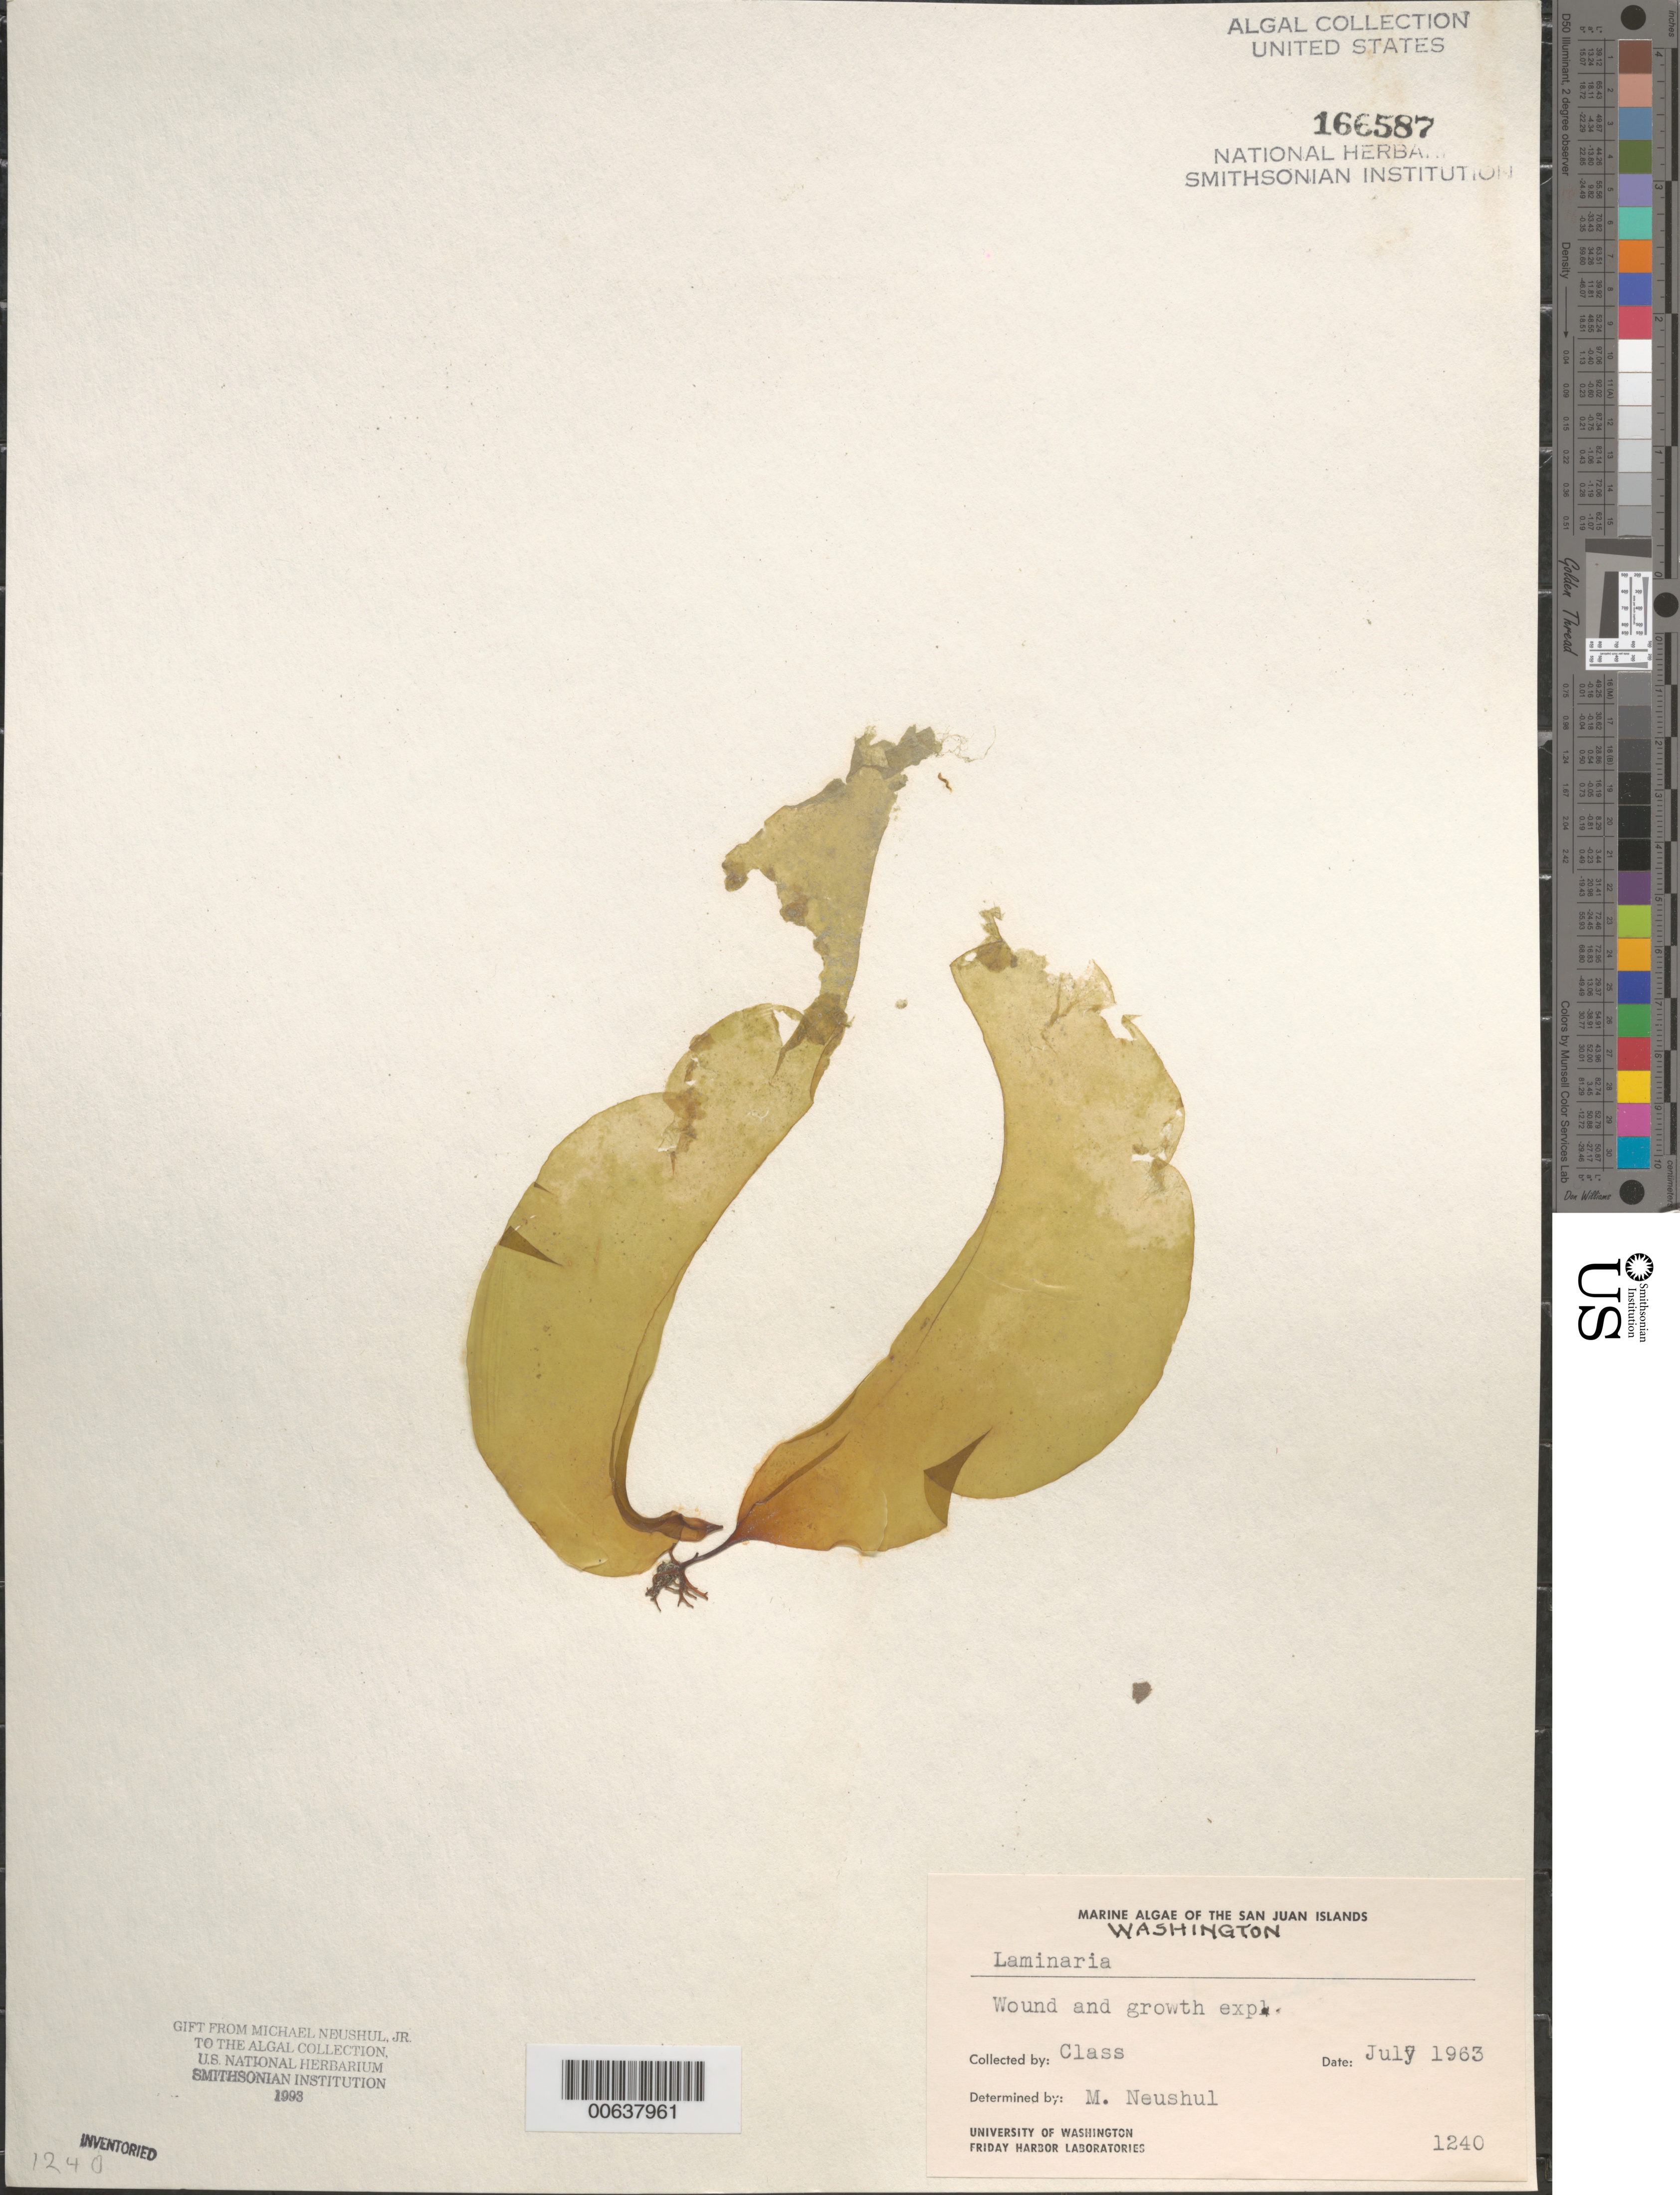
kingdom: Chromista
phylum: Ochrophyta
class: Phaeophyceae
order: Laminariales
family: Laminariaceae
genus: Laminaria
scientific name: Laminaria sp.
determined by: Neushul, M.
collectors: Students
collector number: Neushul 1240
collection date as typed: Jul 1963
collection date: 1963-07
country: United States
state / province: Washington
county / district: San Juan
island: San Juan Islands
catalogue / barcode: US 166587